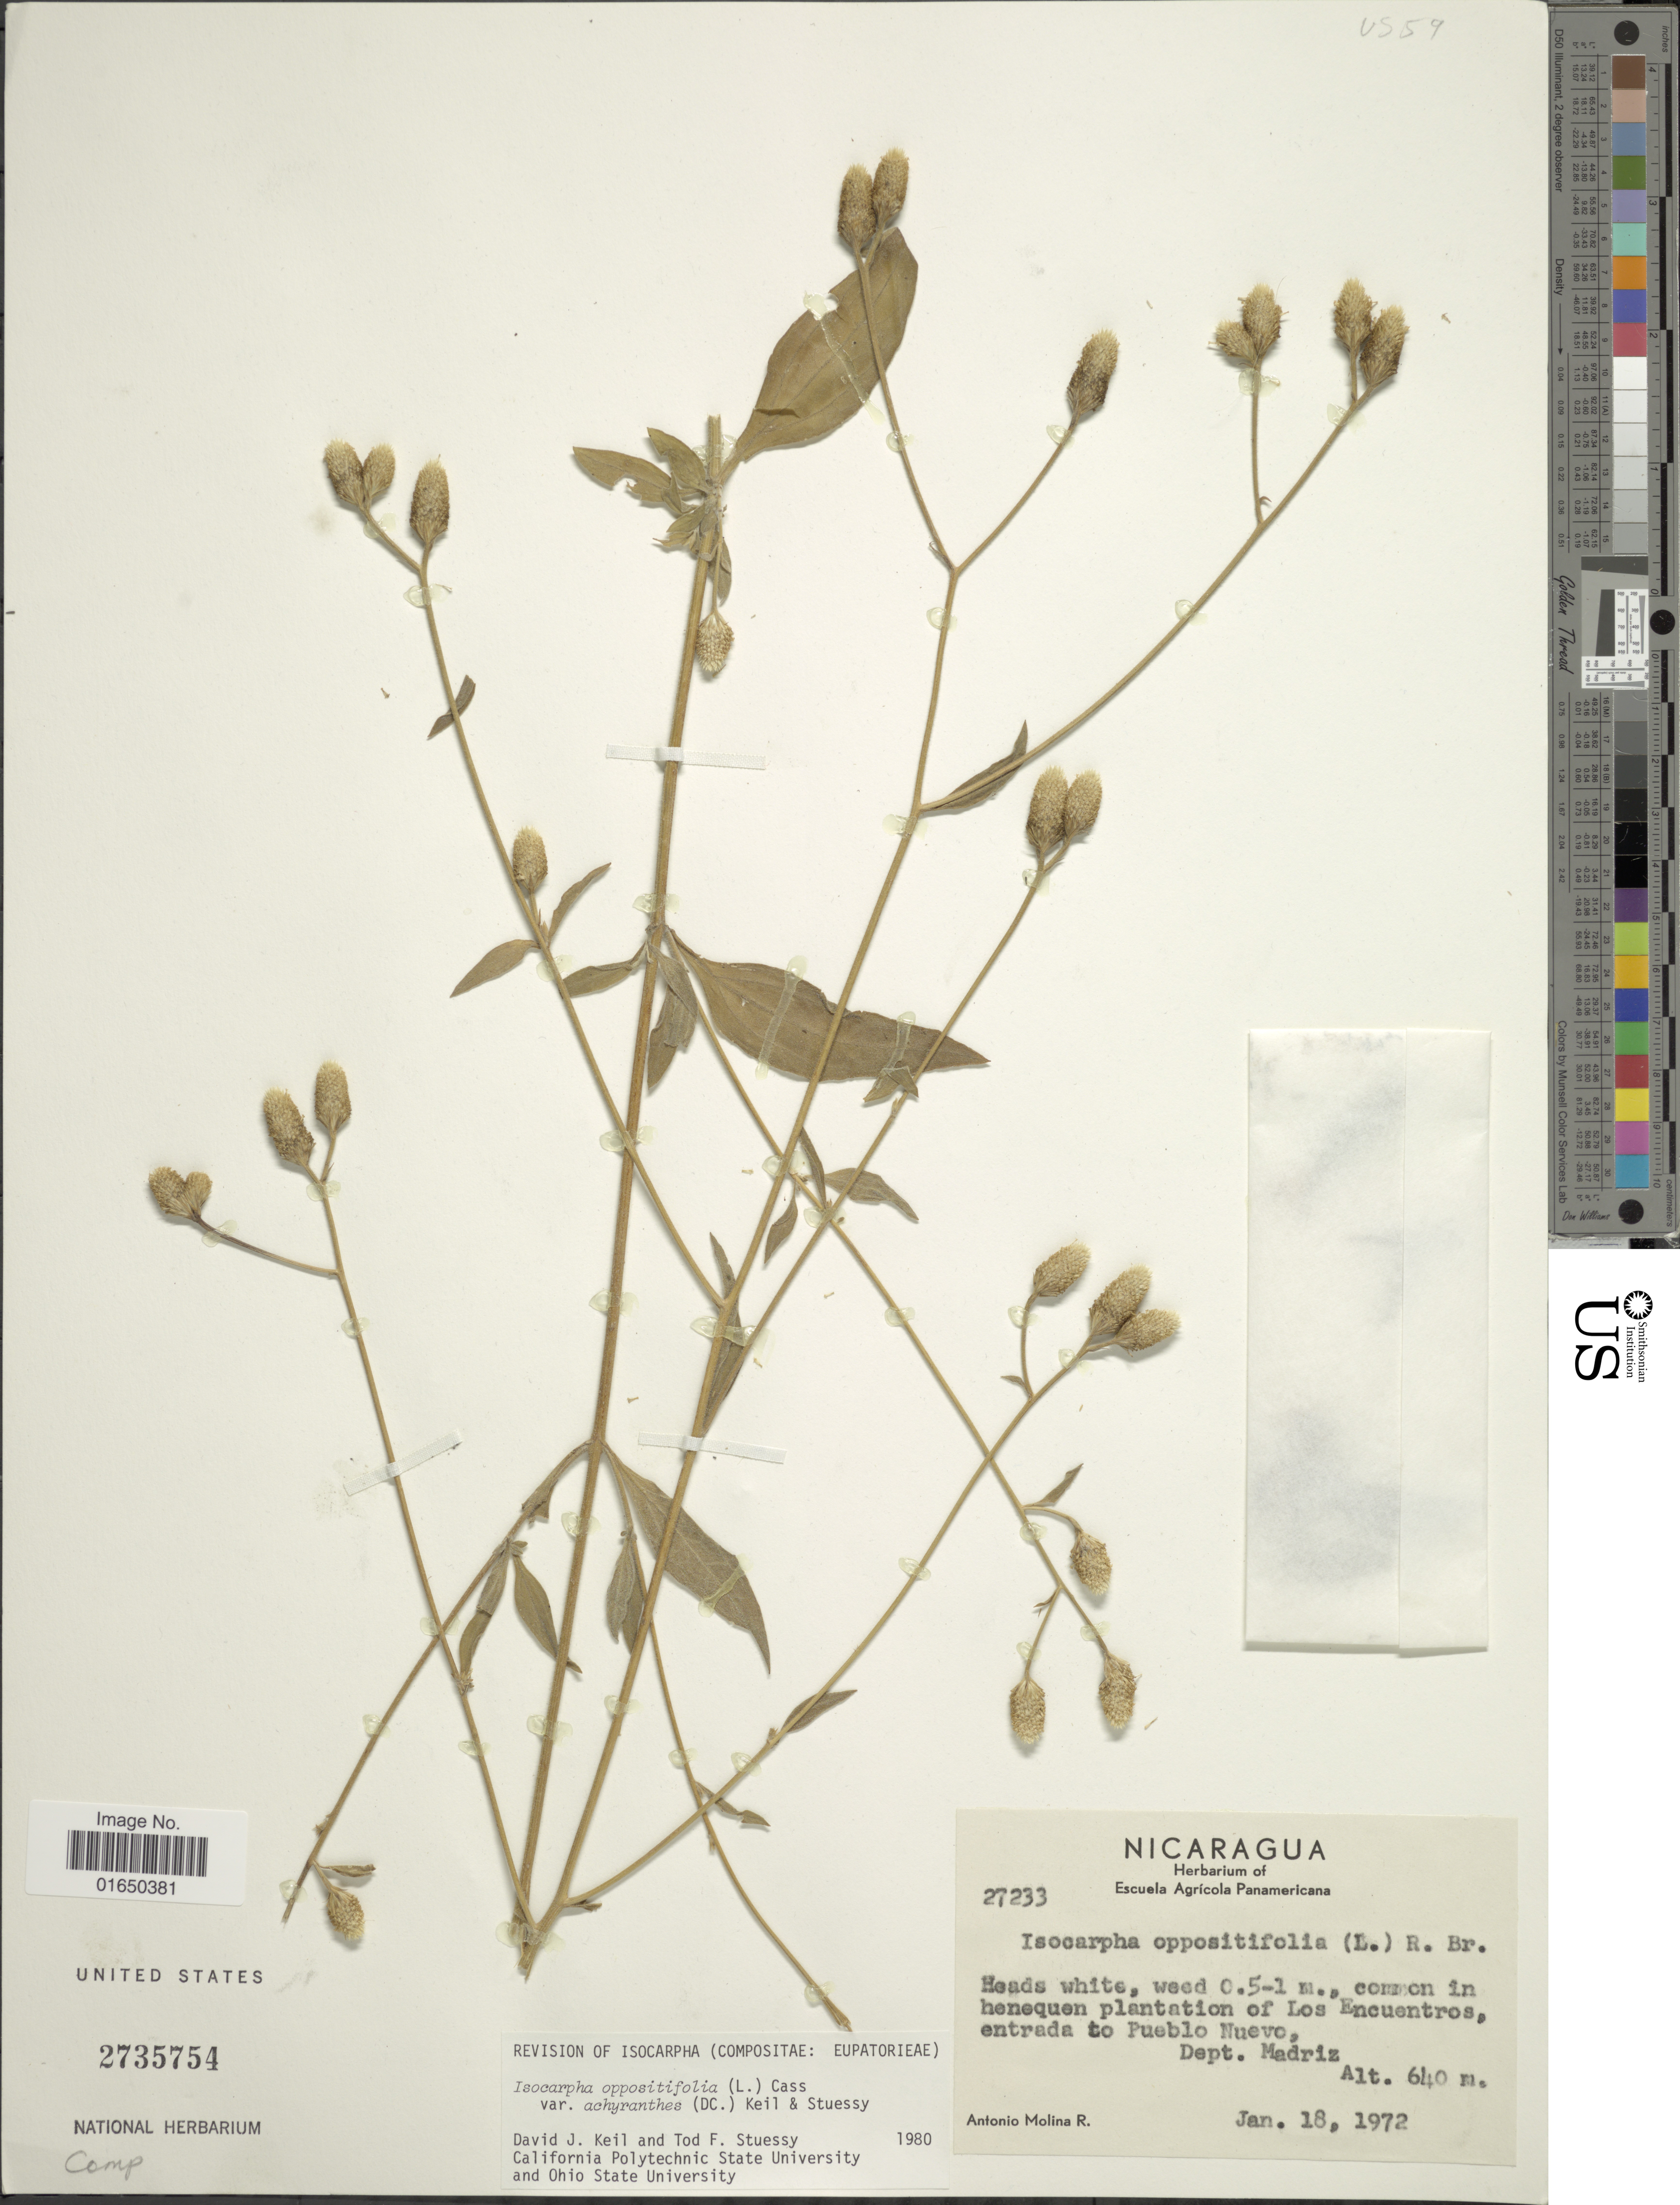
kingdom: Plantae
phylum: Tracheophyta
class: Magnoliopsida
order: Asterales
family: Asteraceae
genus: Isocarpha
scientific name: Isocarpha oppositifolia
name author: (L.) Cass.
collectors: A. Molina R.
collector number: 27233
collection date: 1972-01-18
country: Nicaragua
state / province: Madriz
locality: Common in henequen plantation of Los Encuentros entrada to Pueblo Nuevo, Dept. Madriz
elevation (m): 640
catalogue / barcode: US 2735754